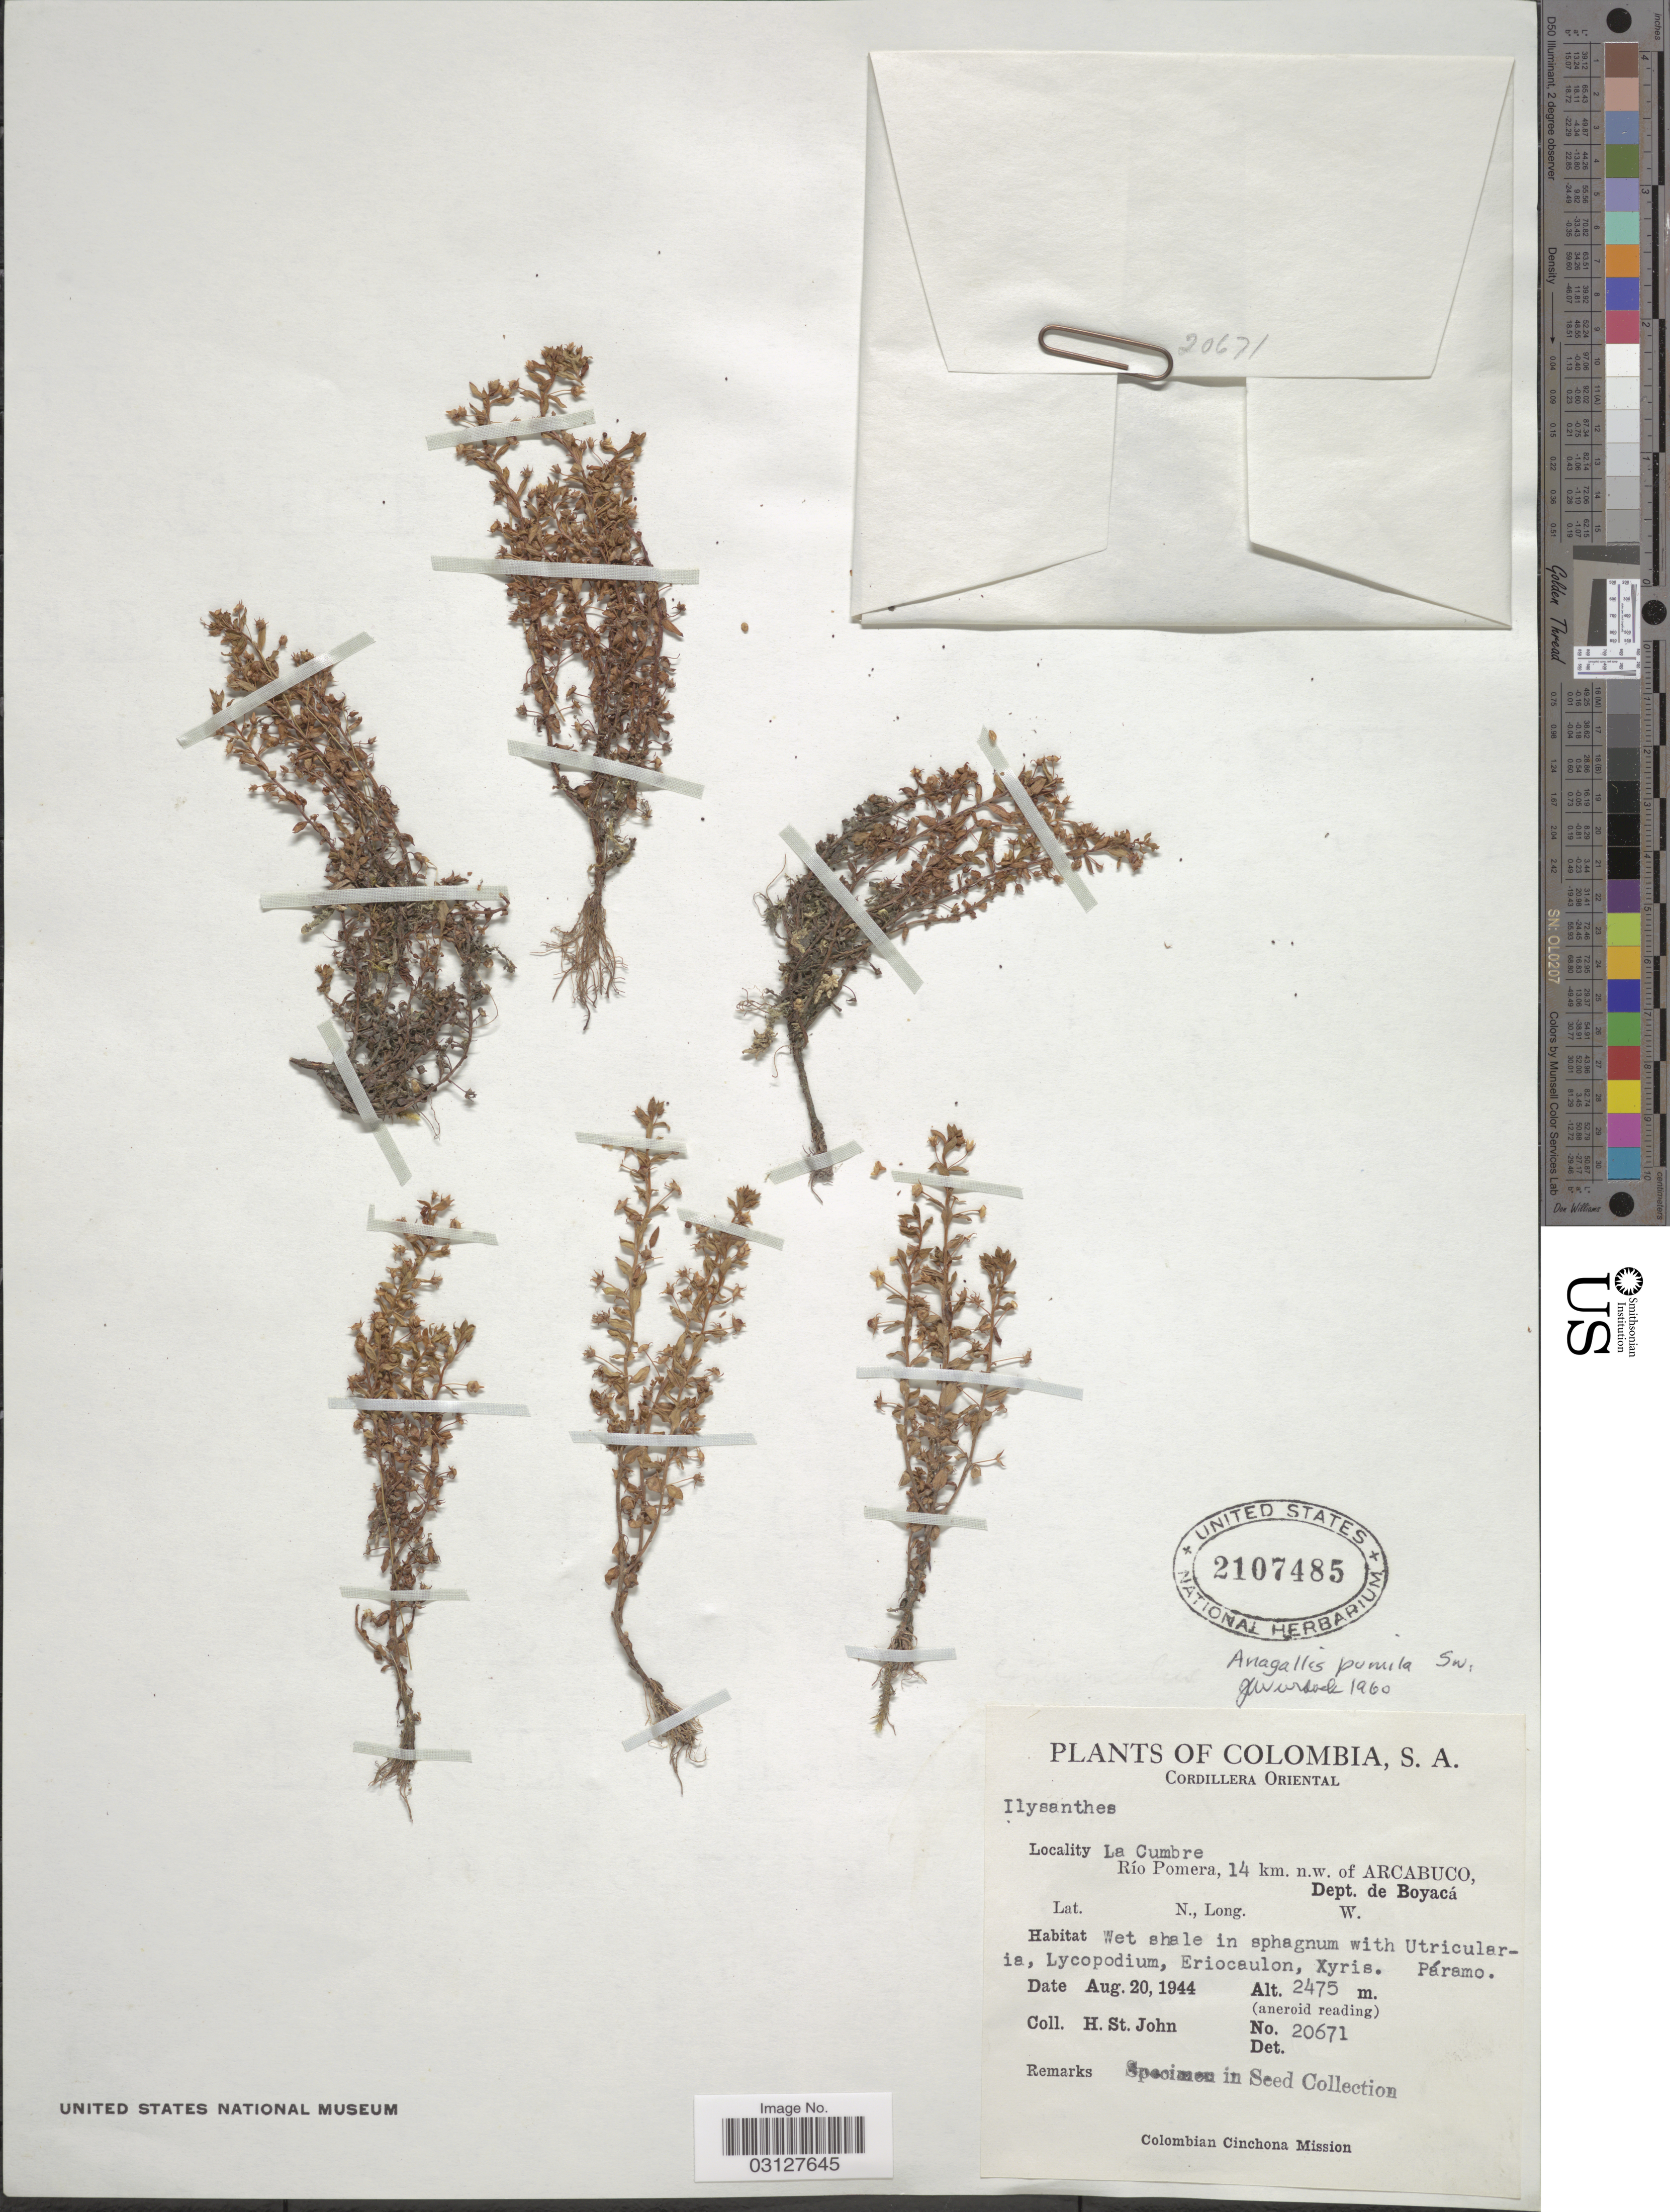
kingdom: Plantae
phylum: Tracheophyta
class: Magnoliopsida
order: Ericales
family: Primulaceae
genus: Anagallis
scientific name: Anagallis pumila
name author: Sw.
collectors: H. St. John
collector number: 20671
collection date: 1944-08-20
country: Colombia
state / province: Boyacá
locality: Cordillera Oriental, La Cumbre, Río Pomera, 14 km. n.w. of Arcabuco, Dept. de Boyacá.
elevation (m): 2475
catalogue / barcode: US 2107485